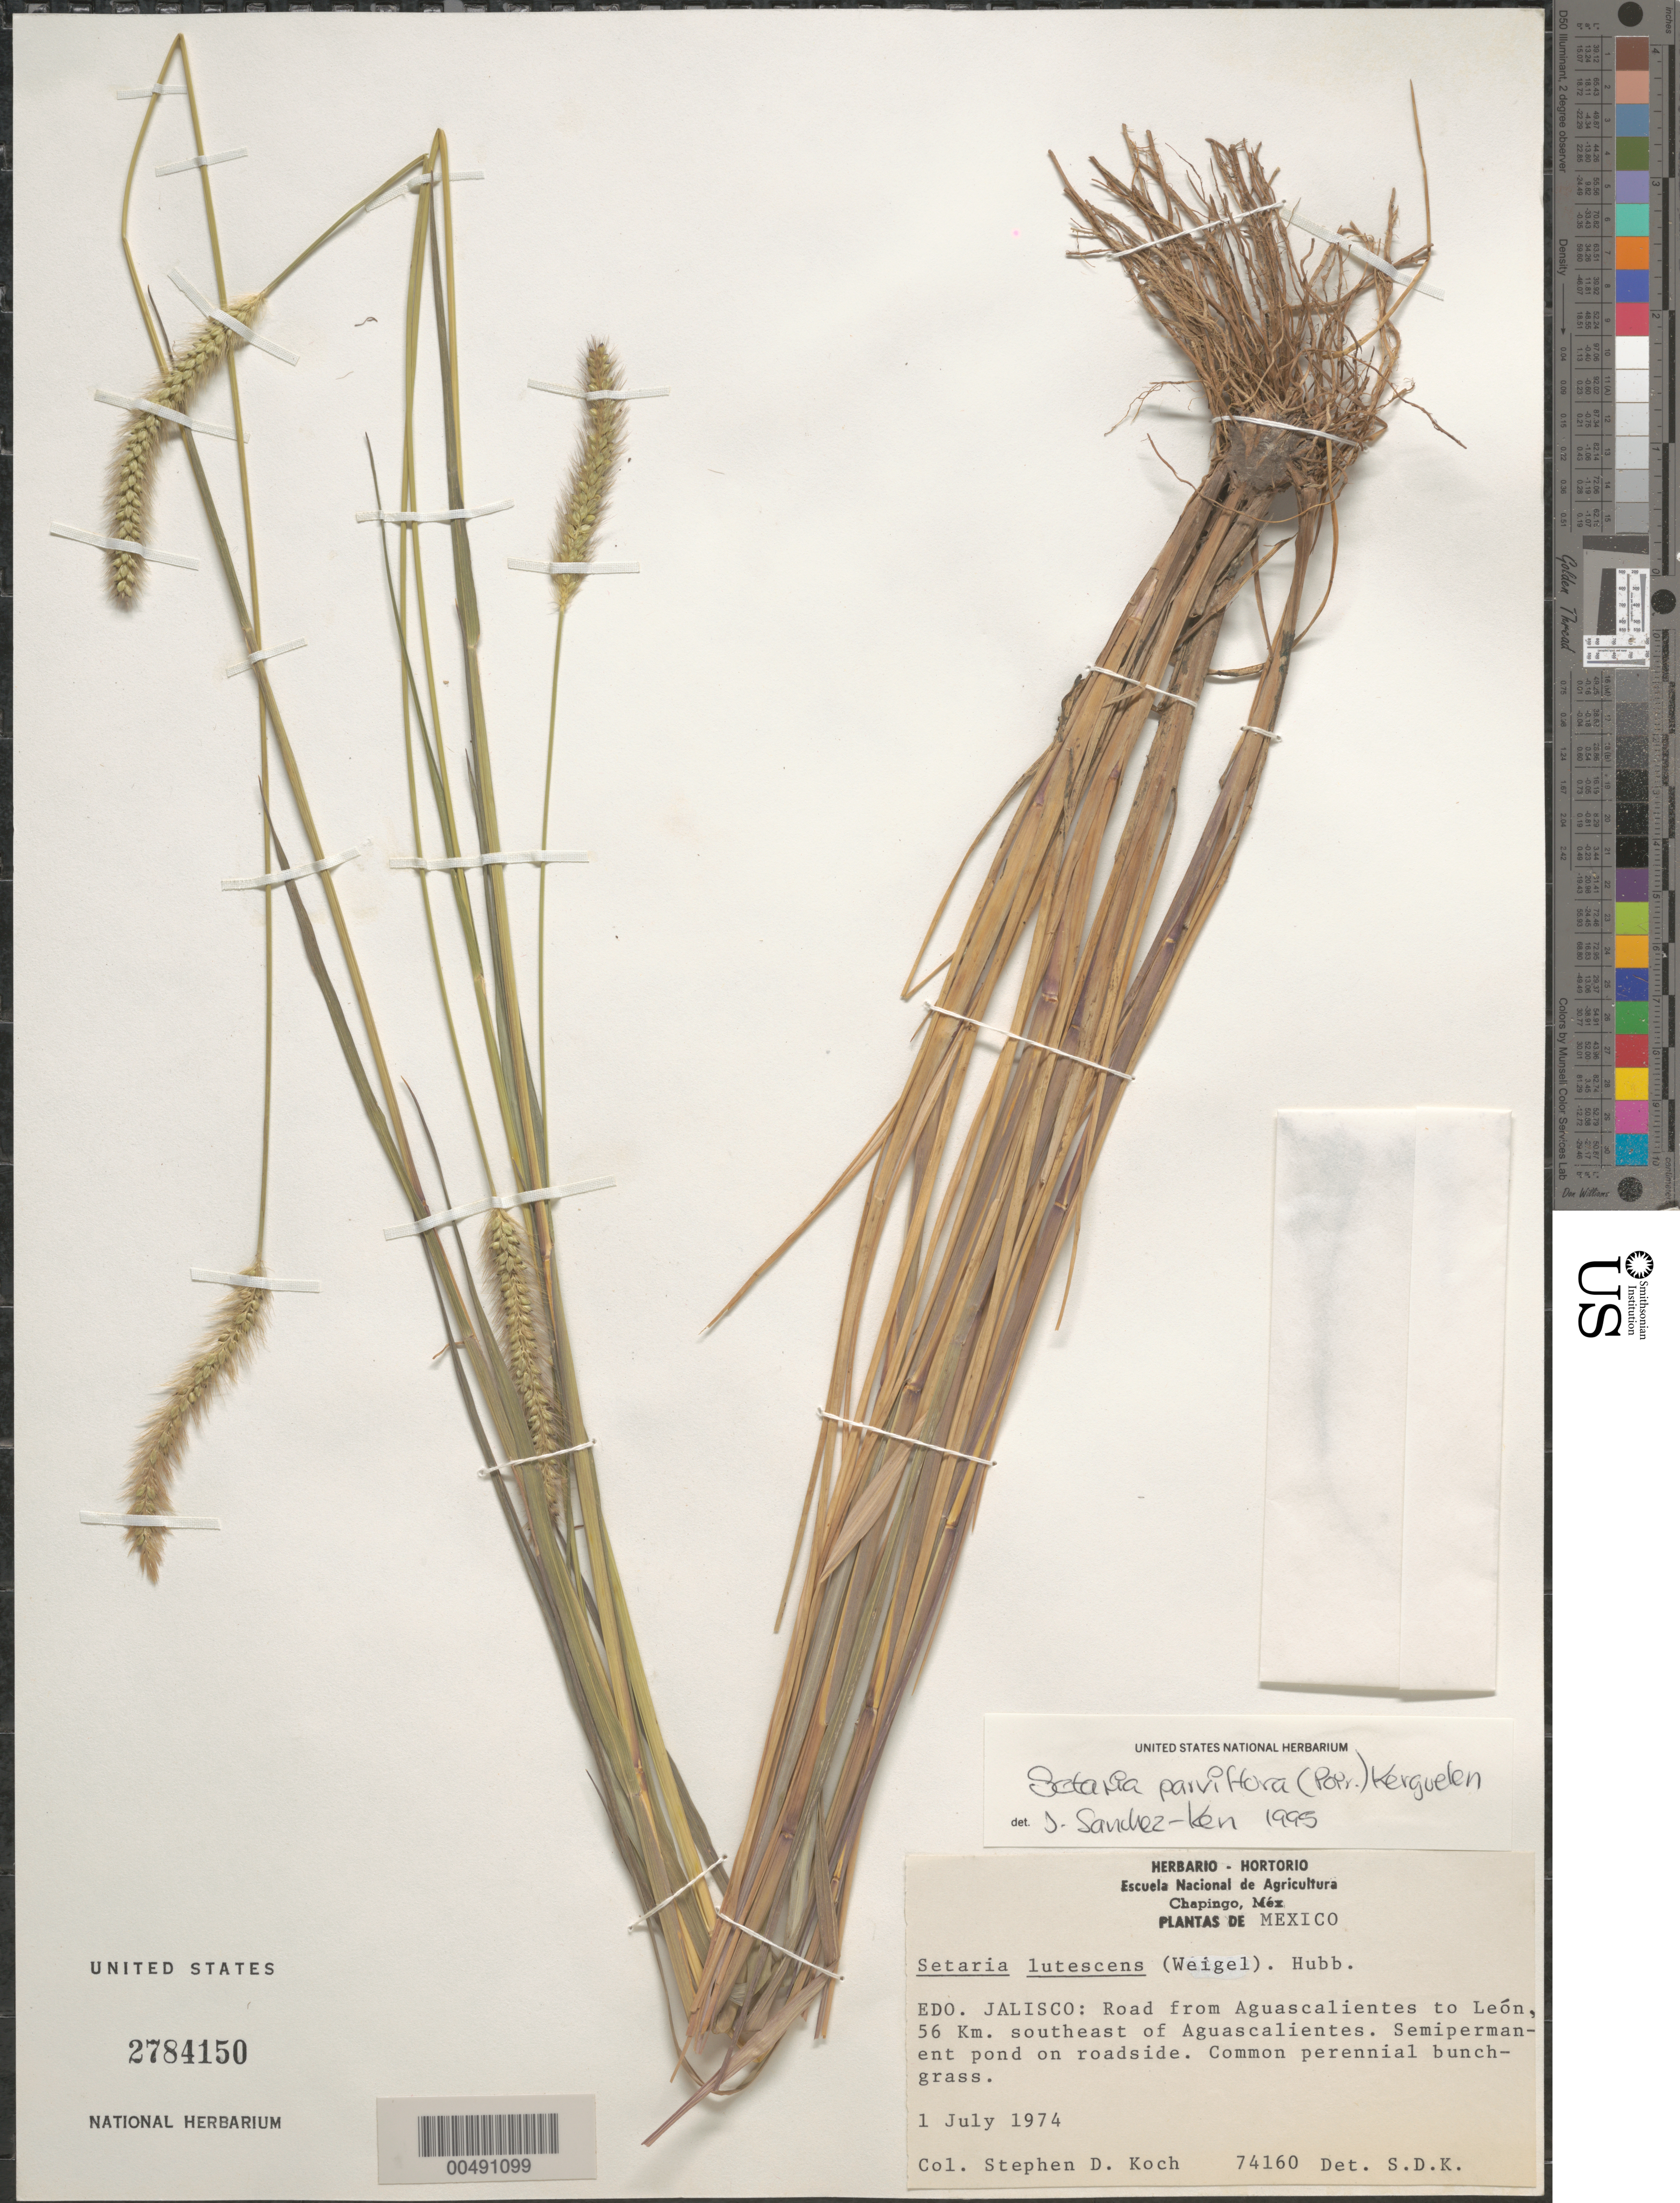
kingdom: Plantae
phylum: Tracheophyta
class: Liliopsida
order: Poales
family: Poaceae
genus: Setaria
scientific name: Setaria parviflora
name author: (Poir.) Kerguélen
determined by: Sánchez-Ken, J. G.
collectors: S. D. Koch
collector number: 74160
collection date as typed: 1 Jul 1974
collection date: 1974-07-01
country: Mexico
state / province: Jalisco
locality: Rd from Aguascalientes to León, 56 km SE of Aguascalientes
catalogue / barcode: US 2784150